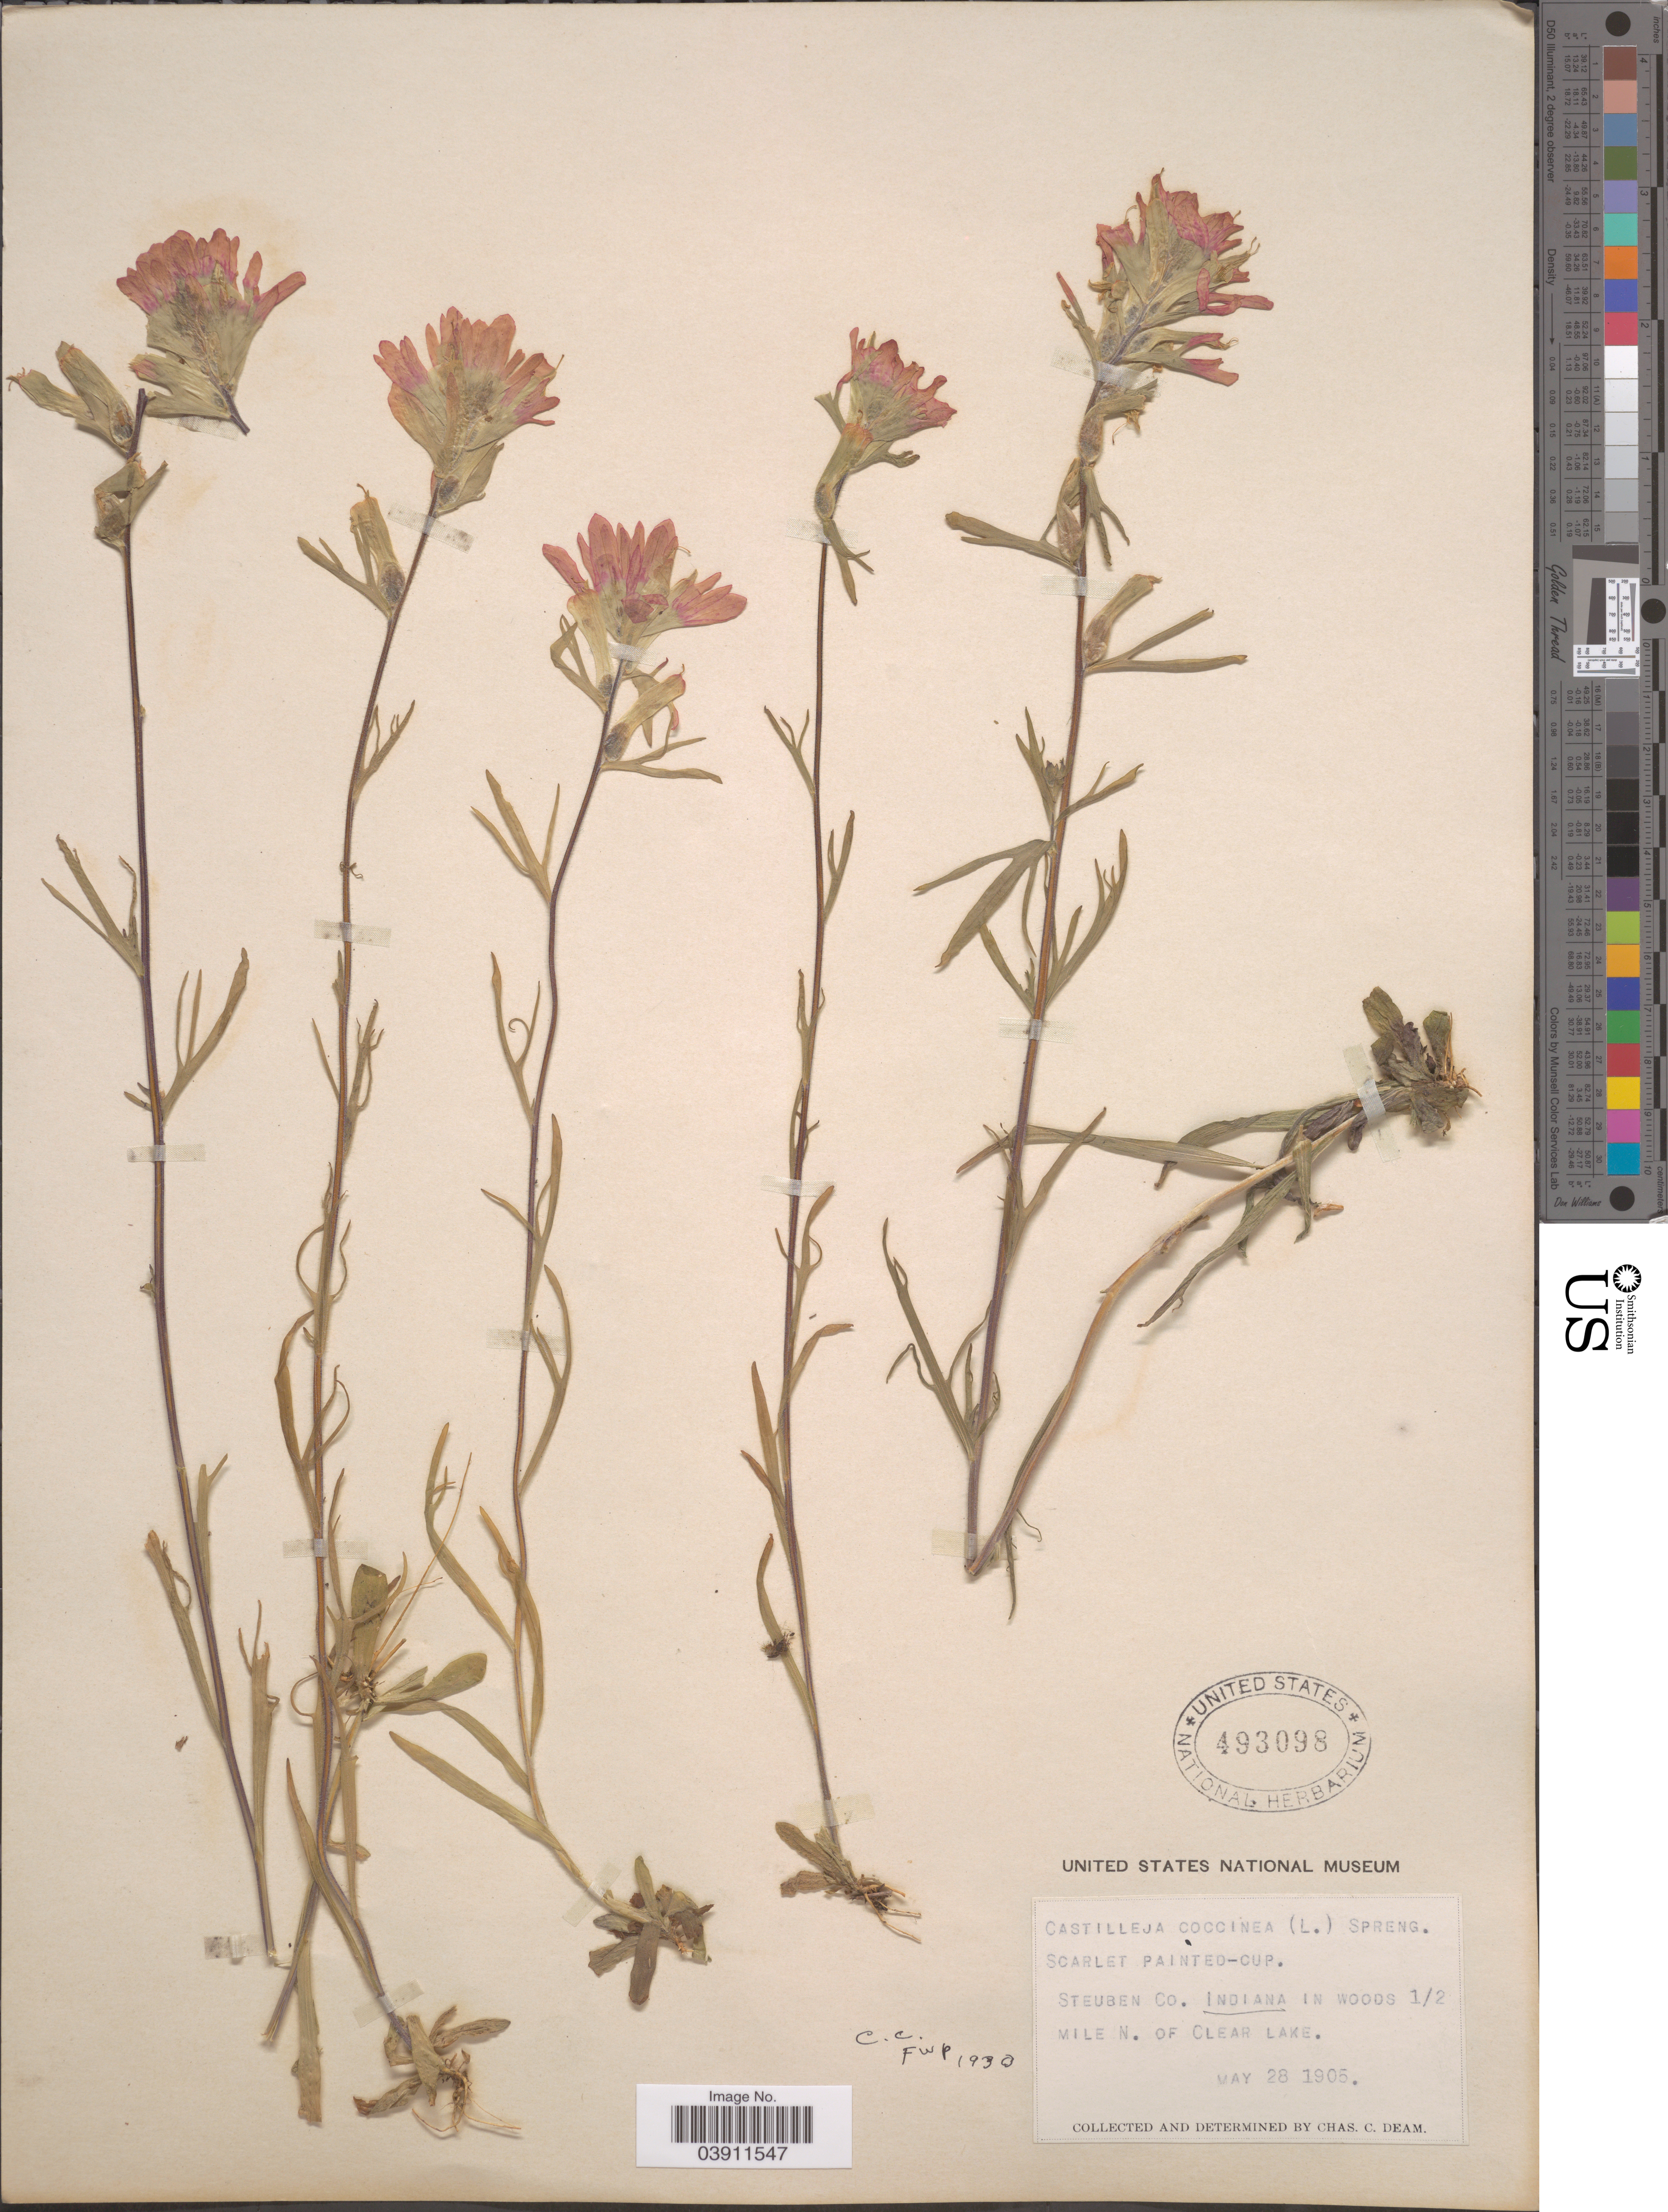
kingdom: Plantae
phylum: Tracheophyta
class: Magnoliopsida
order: Lamiales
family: Orobanchaceae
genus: Castilleja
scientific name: Castilleja coccinea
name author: (L.) Spreng.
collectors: C. C. Deam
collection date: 1905-05-28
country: United States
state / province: Indiana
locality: Steuben Co. In woods ½ mile N. of Clear Lake.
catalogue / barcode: US 493098